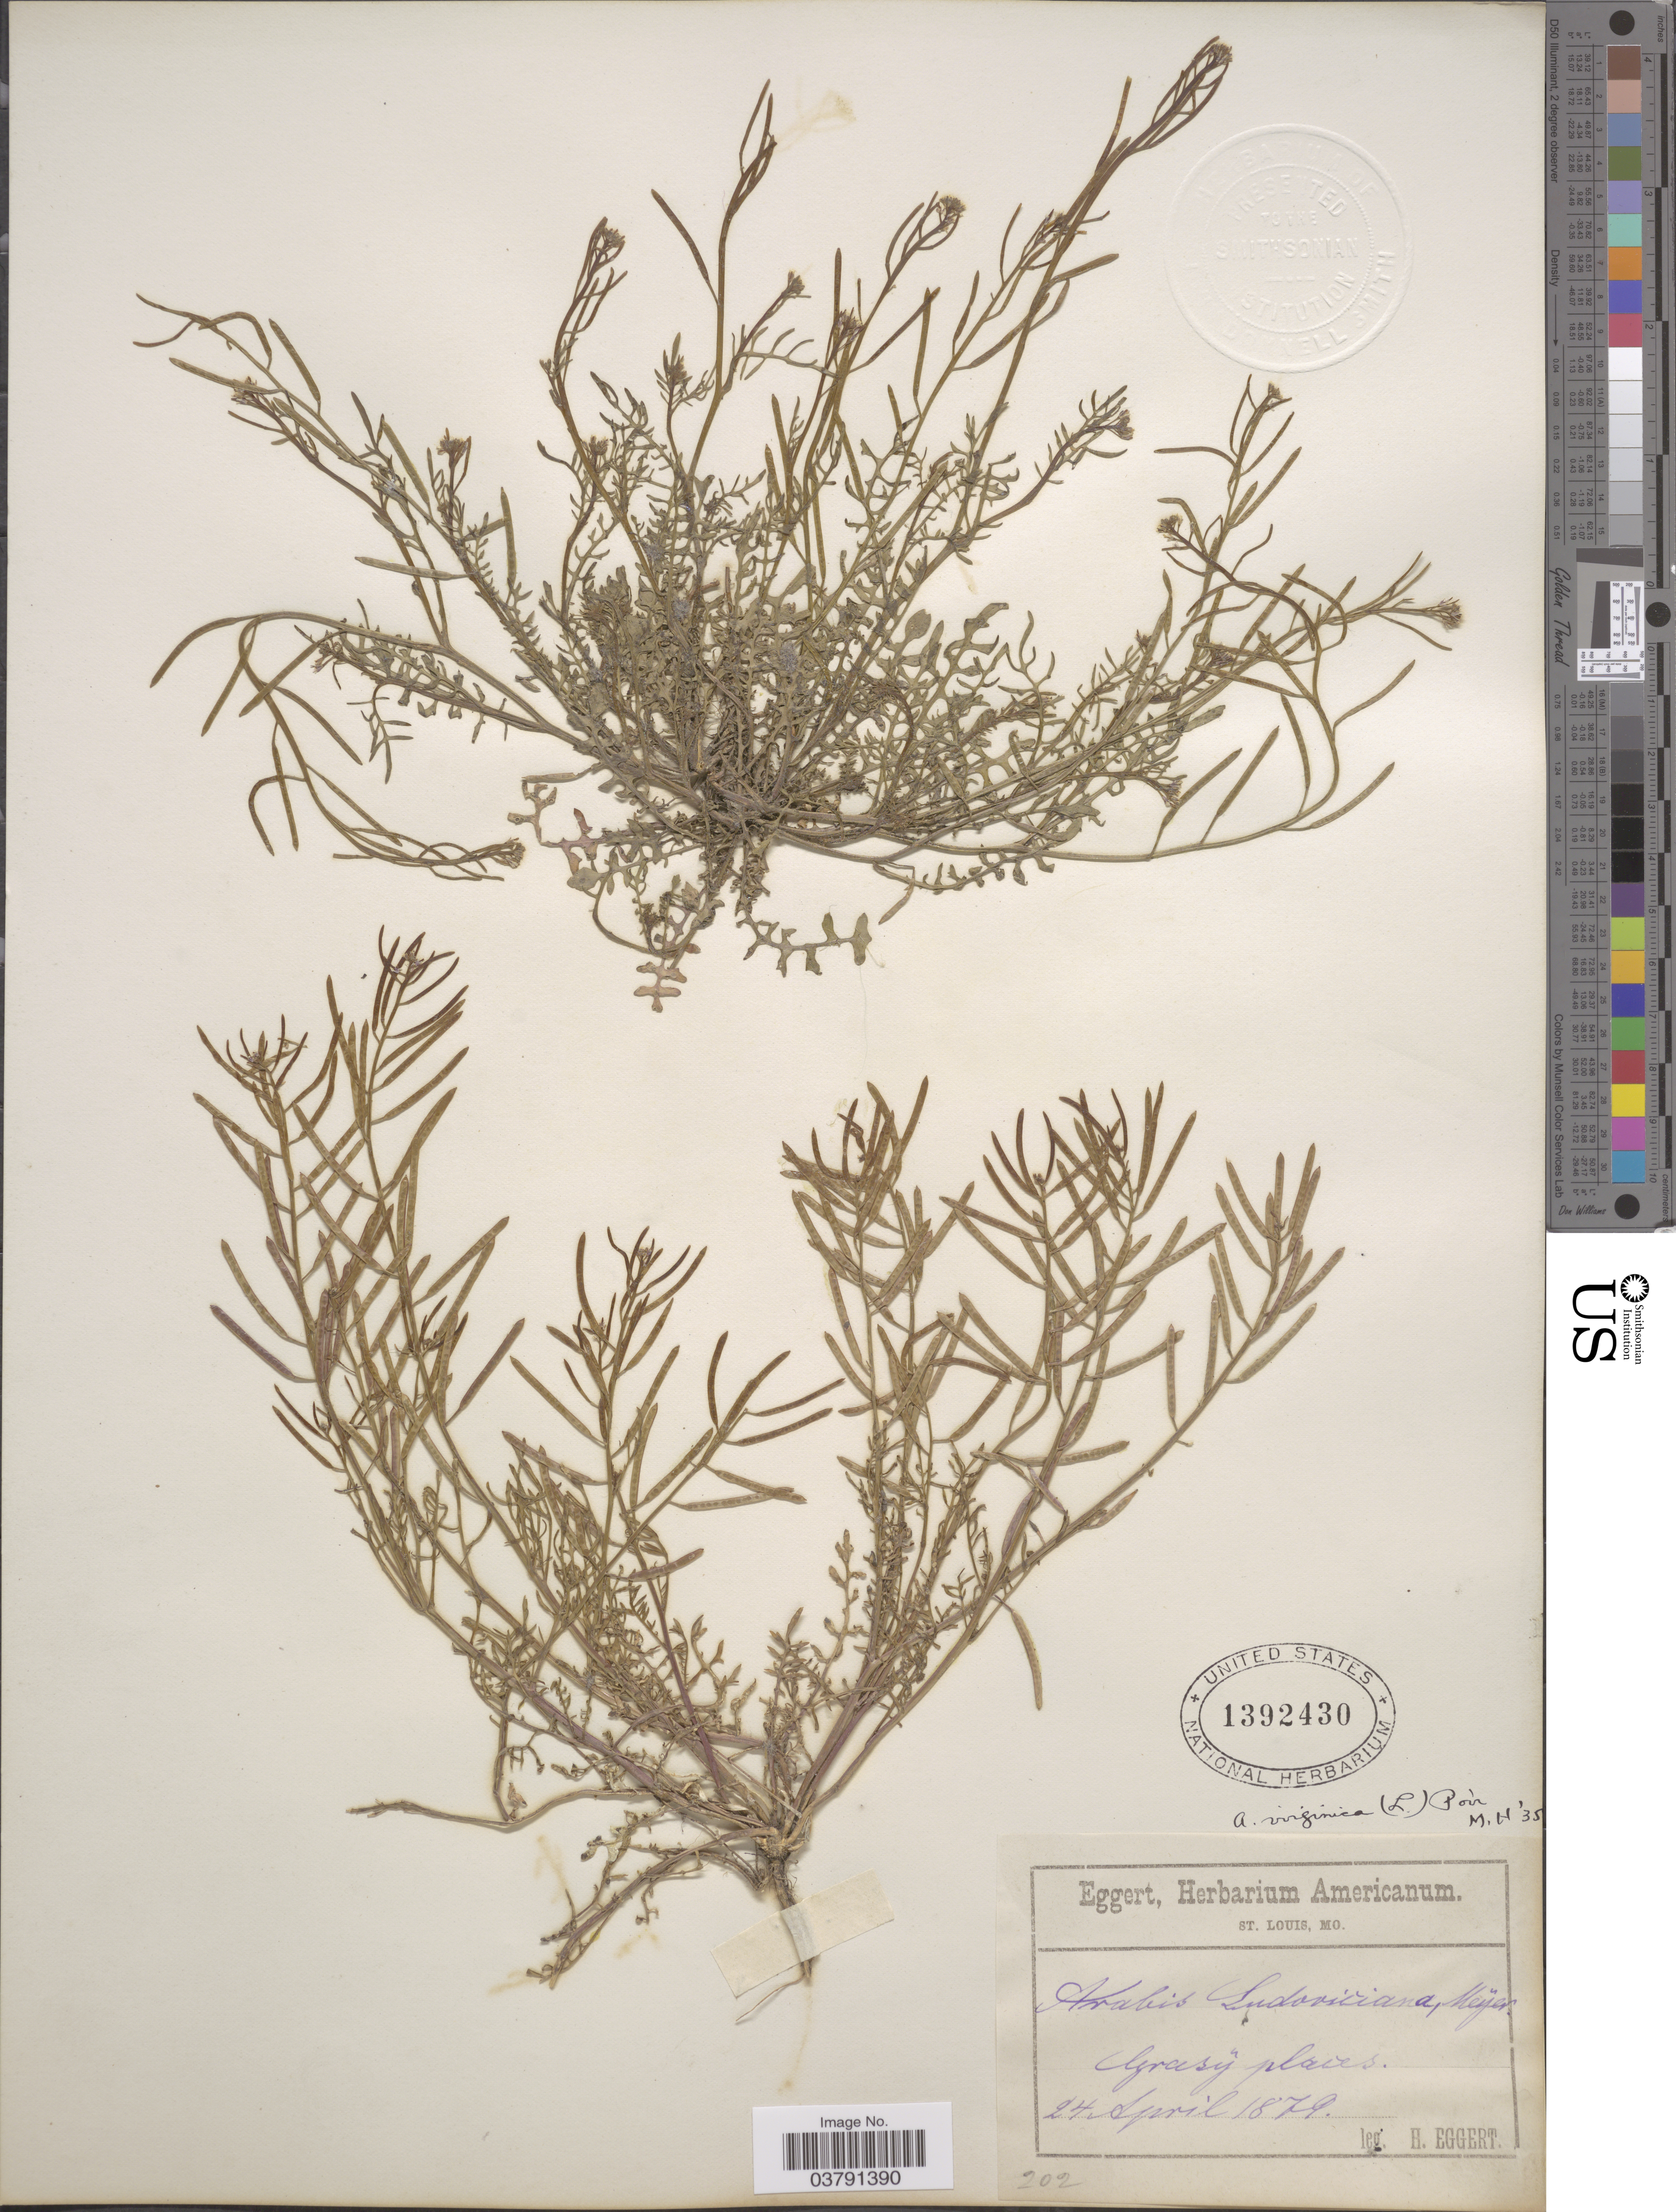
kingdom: Plantae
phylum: Tracheophyta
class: Magnoliopsida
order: Brassicales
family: Brassicaceae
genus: Planodes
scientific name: Planodes virginicum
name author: (L.) Greene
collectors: H. Eggert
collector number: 202?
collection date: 1879-04-24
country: United States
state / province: Missouri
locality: Grassy places.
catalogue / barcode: US 1392430